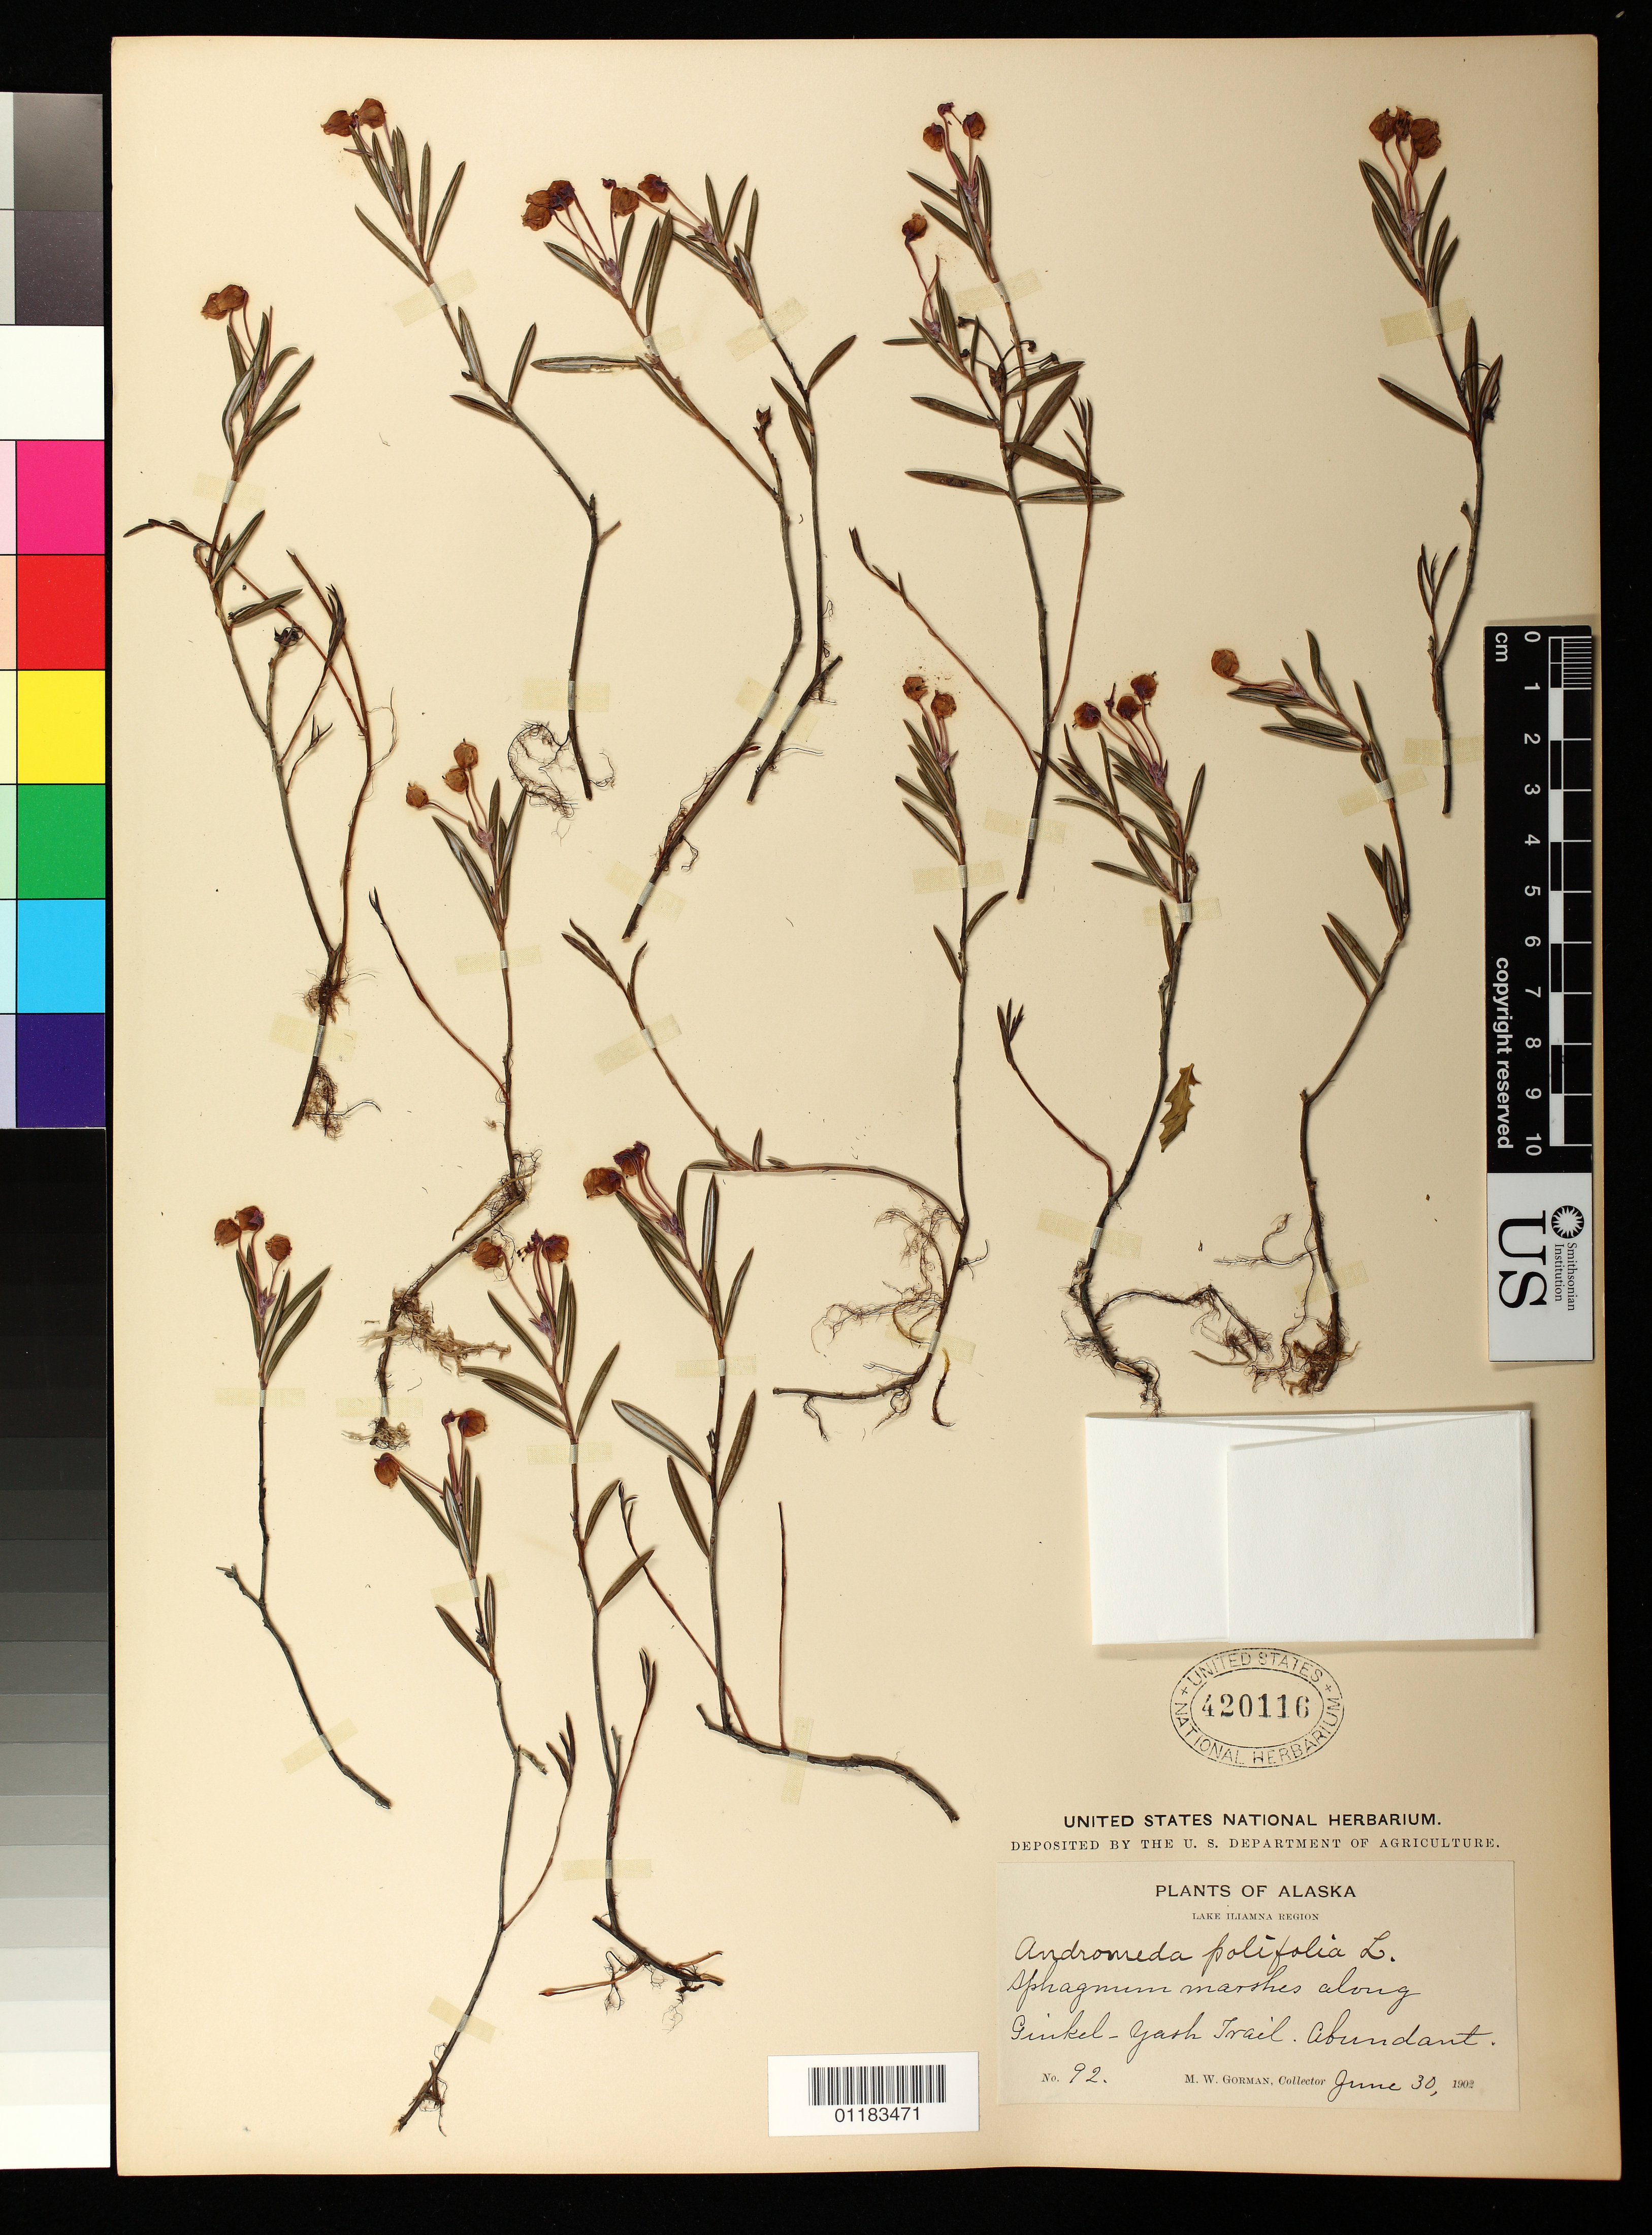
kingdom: Plantae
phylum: Tracheophyta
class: Magnoliopsida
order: Ericales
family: Ericaceae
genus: Andromeda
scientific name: Andromeda polifolia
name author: L.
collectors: M. W. Gorman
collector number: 92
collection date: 1902-06-30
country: United States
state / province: Alaska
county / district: Lake and Peninsula Borough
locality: Lake Iliamna Region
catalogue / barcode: US 420116